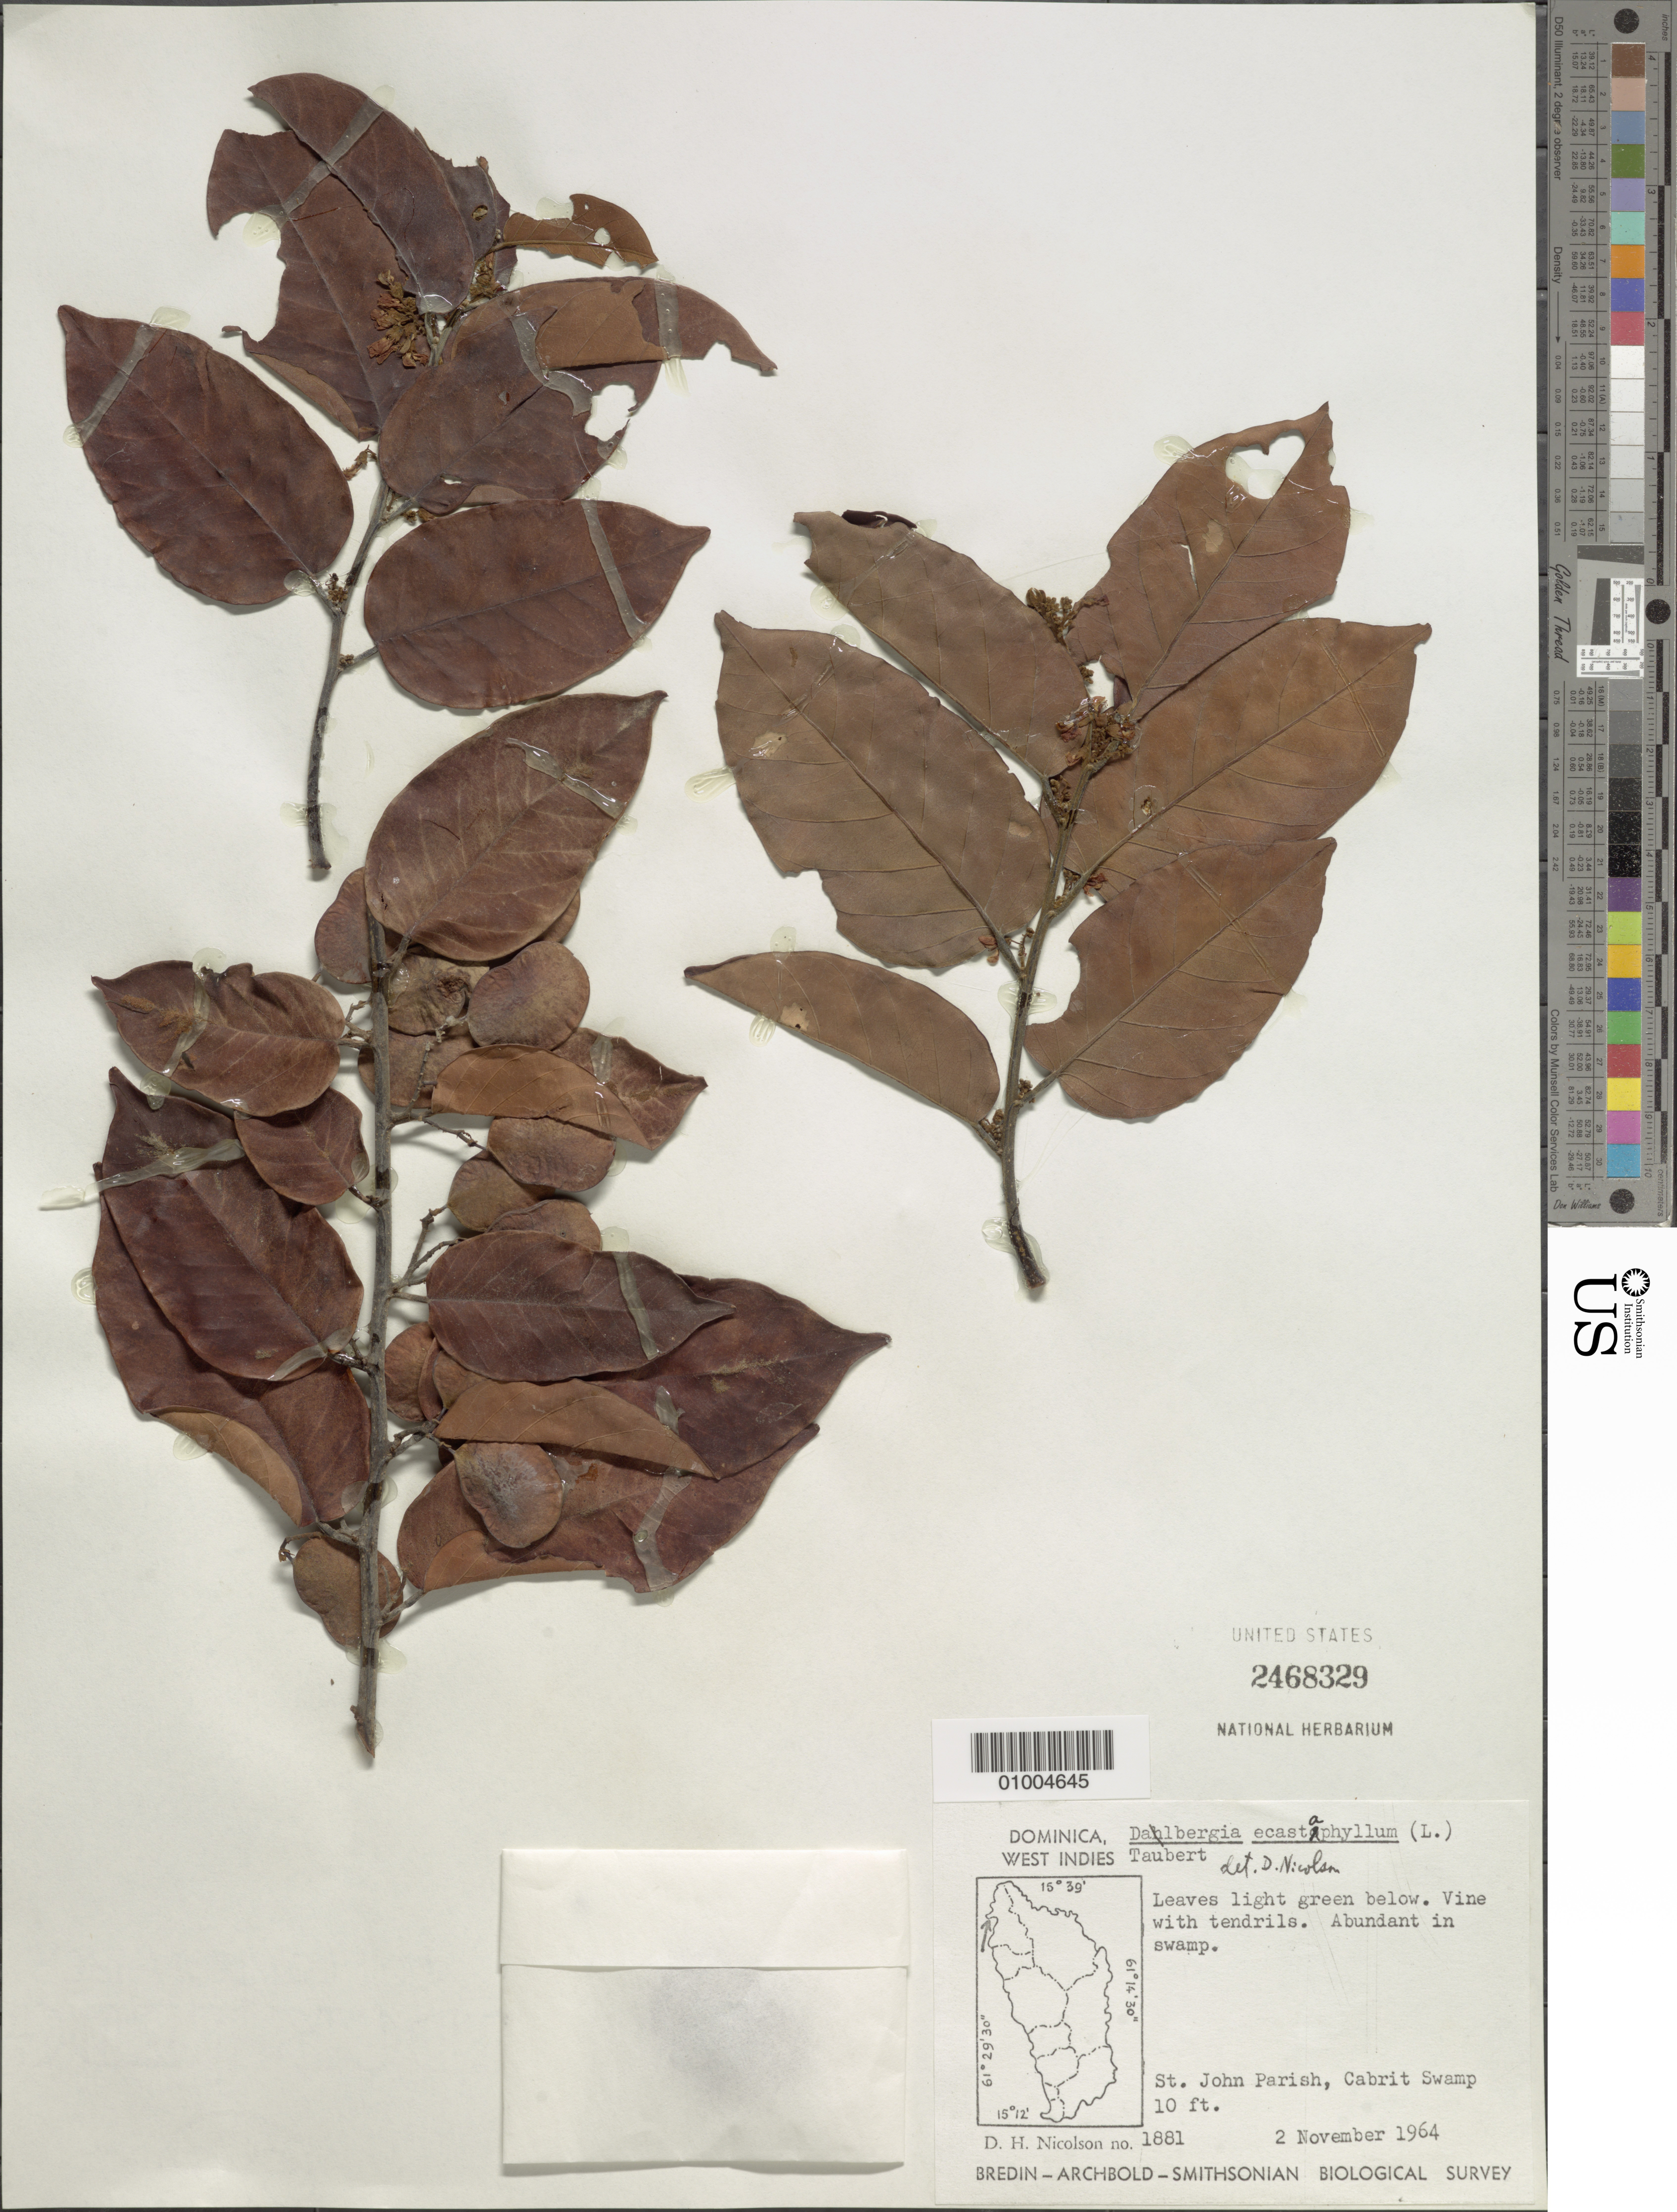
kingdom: Plantae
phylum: Tracheophyta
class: Magnoliopsida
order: Fabales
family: Fabaceae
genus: Dalbergia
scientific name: Dalbergia ecastaphyllum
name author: (L.) Taub.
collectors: D. H. Nicolson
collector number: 1881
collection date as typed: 02 Nov 1964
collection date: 1964-11-02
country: Dominica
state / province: St. John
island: Dominica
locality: Cabrit Swamp 10ft.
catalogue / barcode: US 2468329